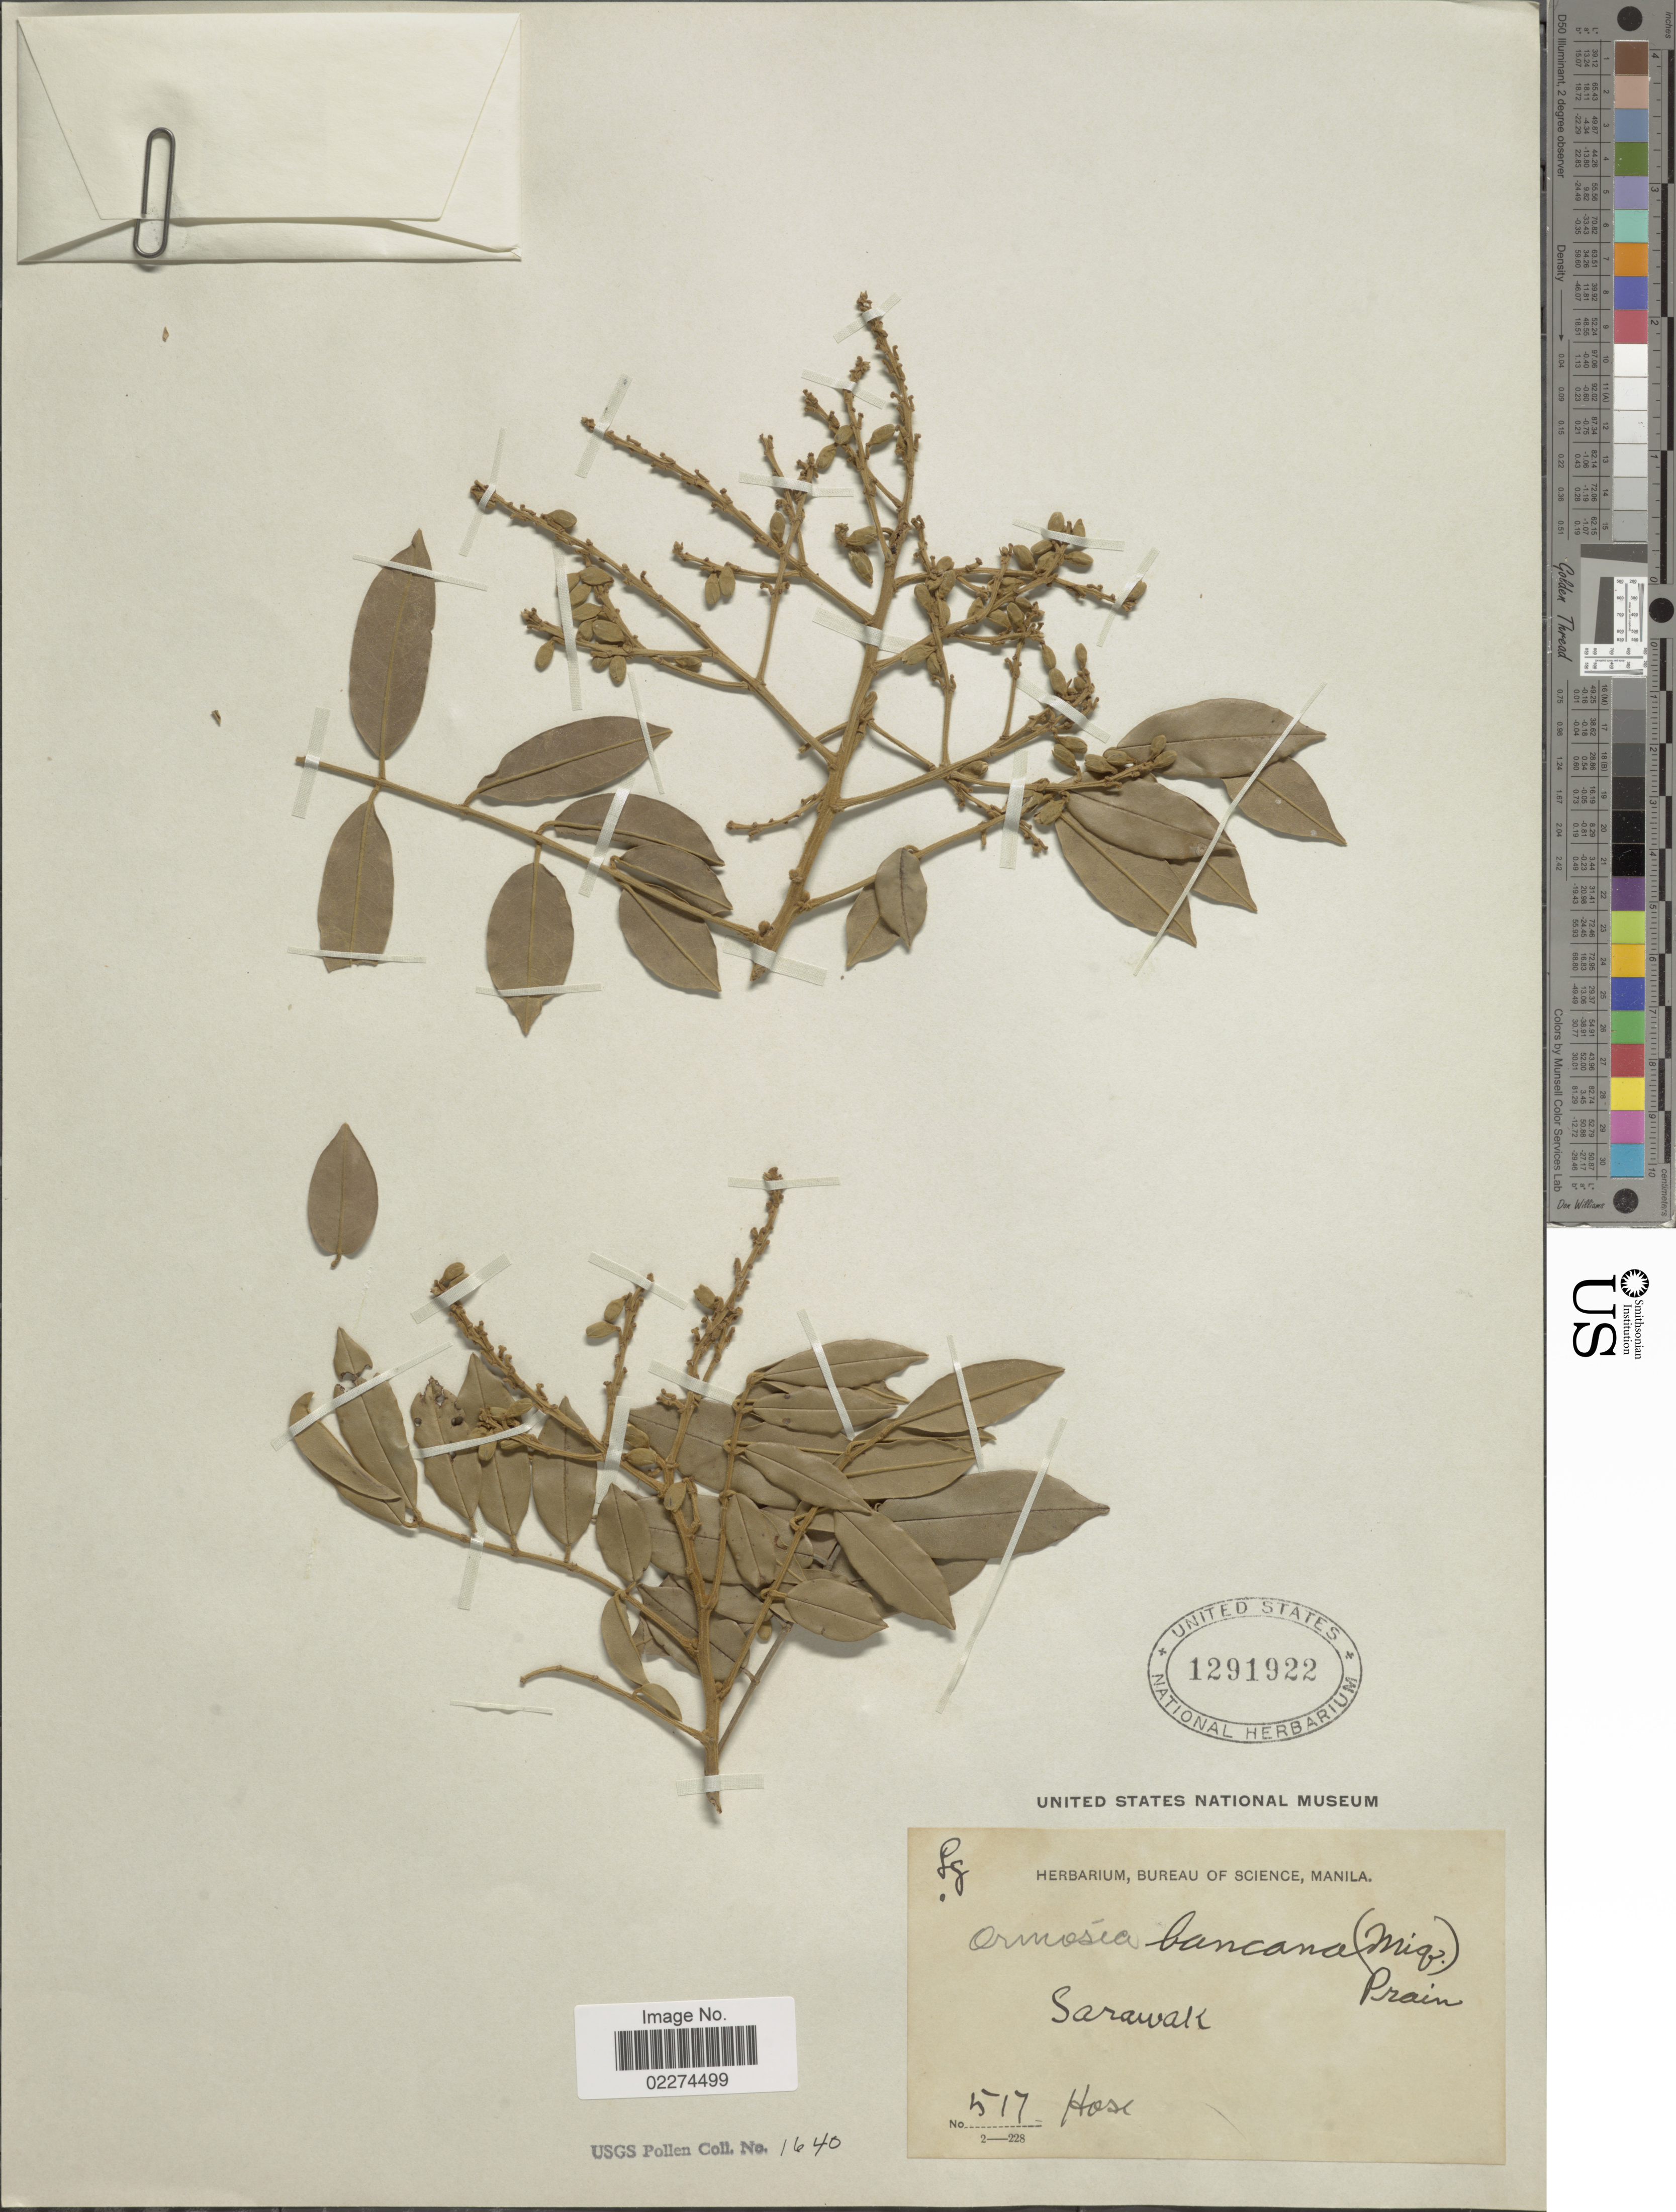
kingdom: Plantae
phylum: Tracheophyta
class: Magnoliopsida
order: Fabales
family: Fabaceae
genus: Ormosia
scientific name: Ormosia bancana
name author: Prain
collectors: Hose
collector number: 517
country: Malaysia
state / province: Sarawak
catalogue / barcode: US 1291922